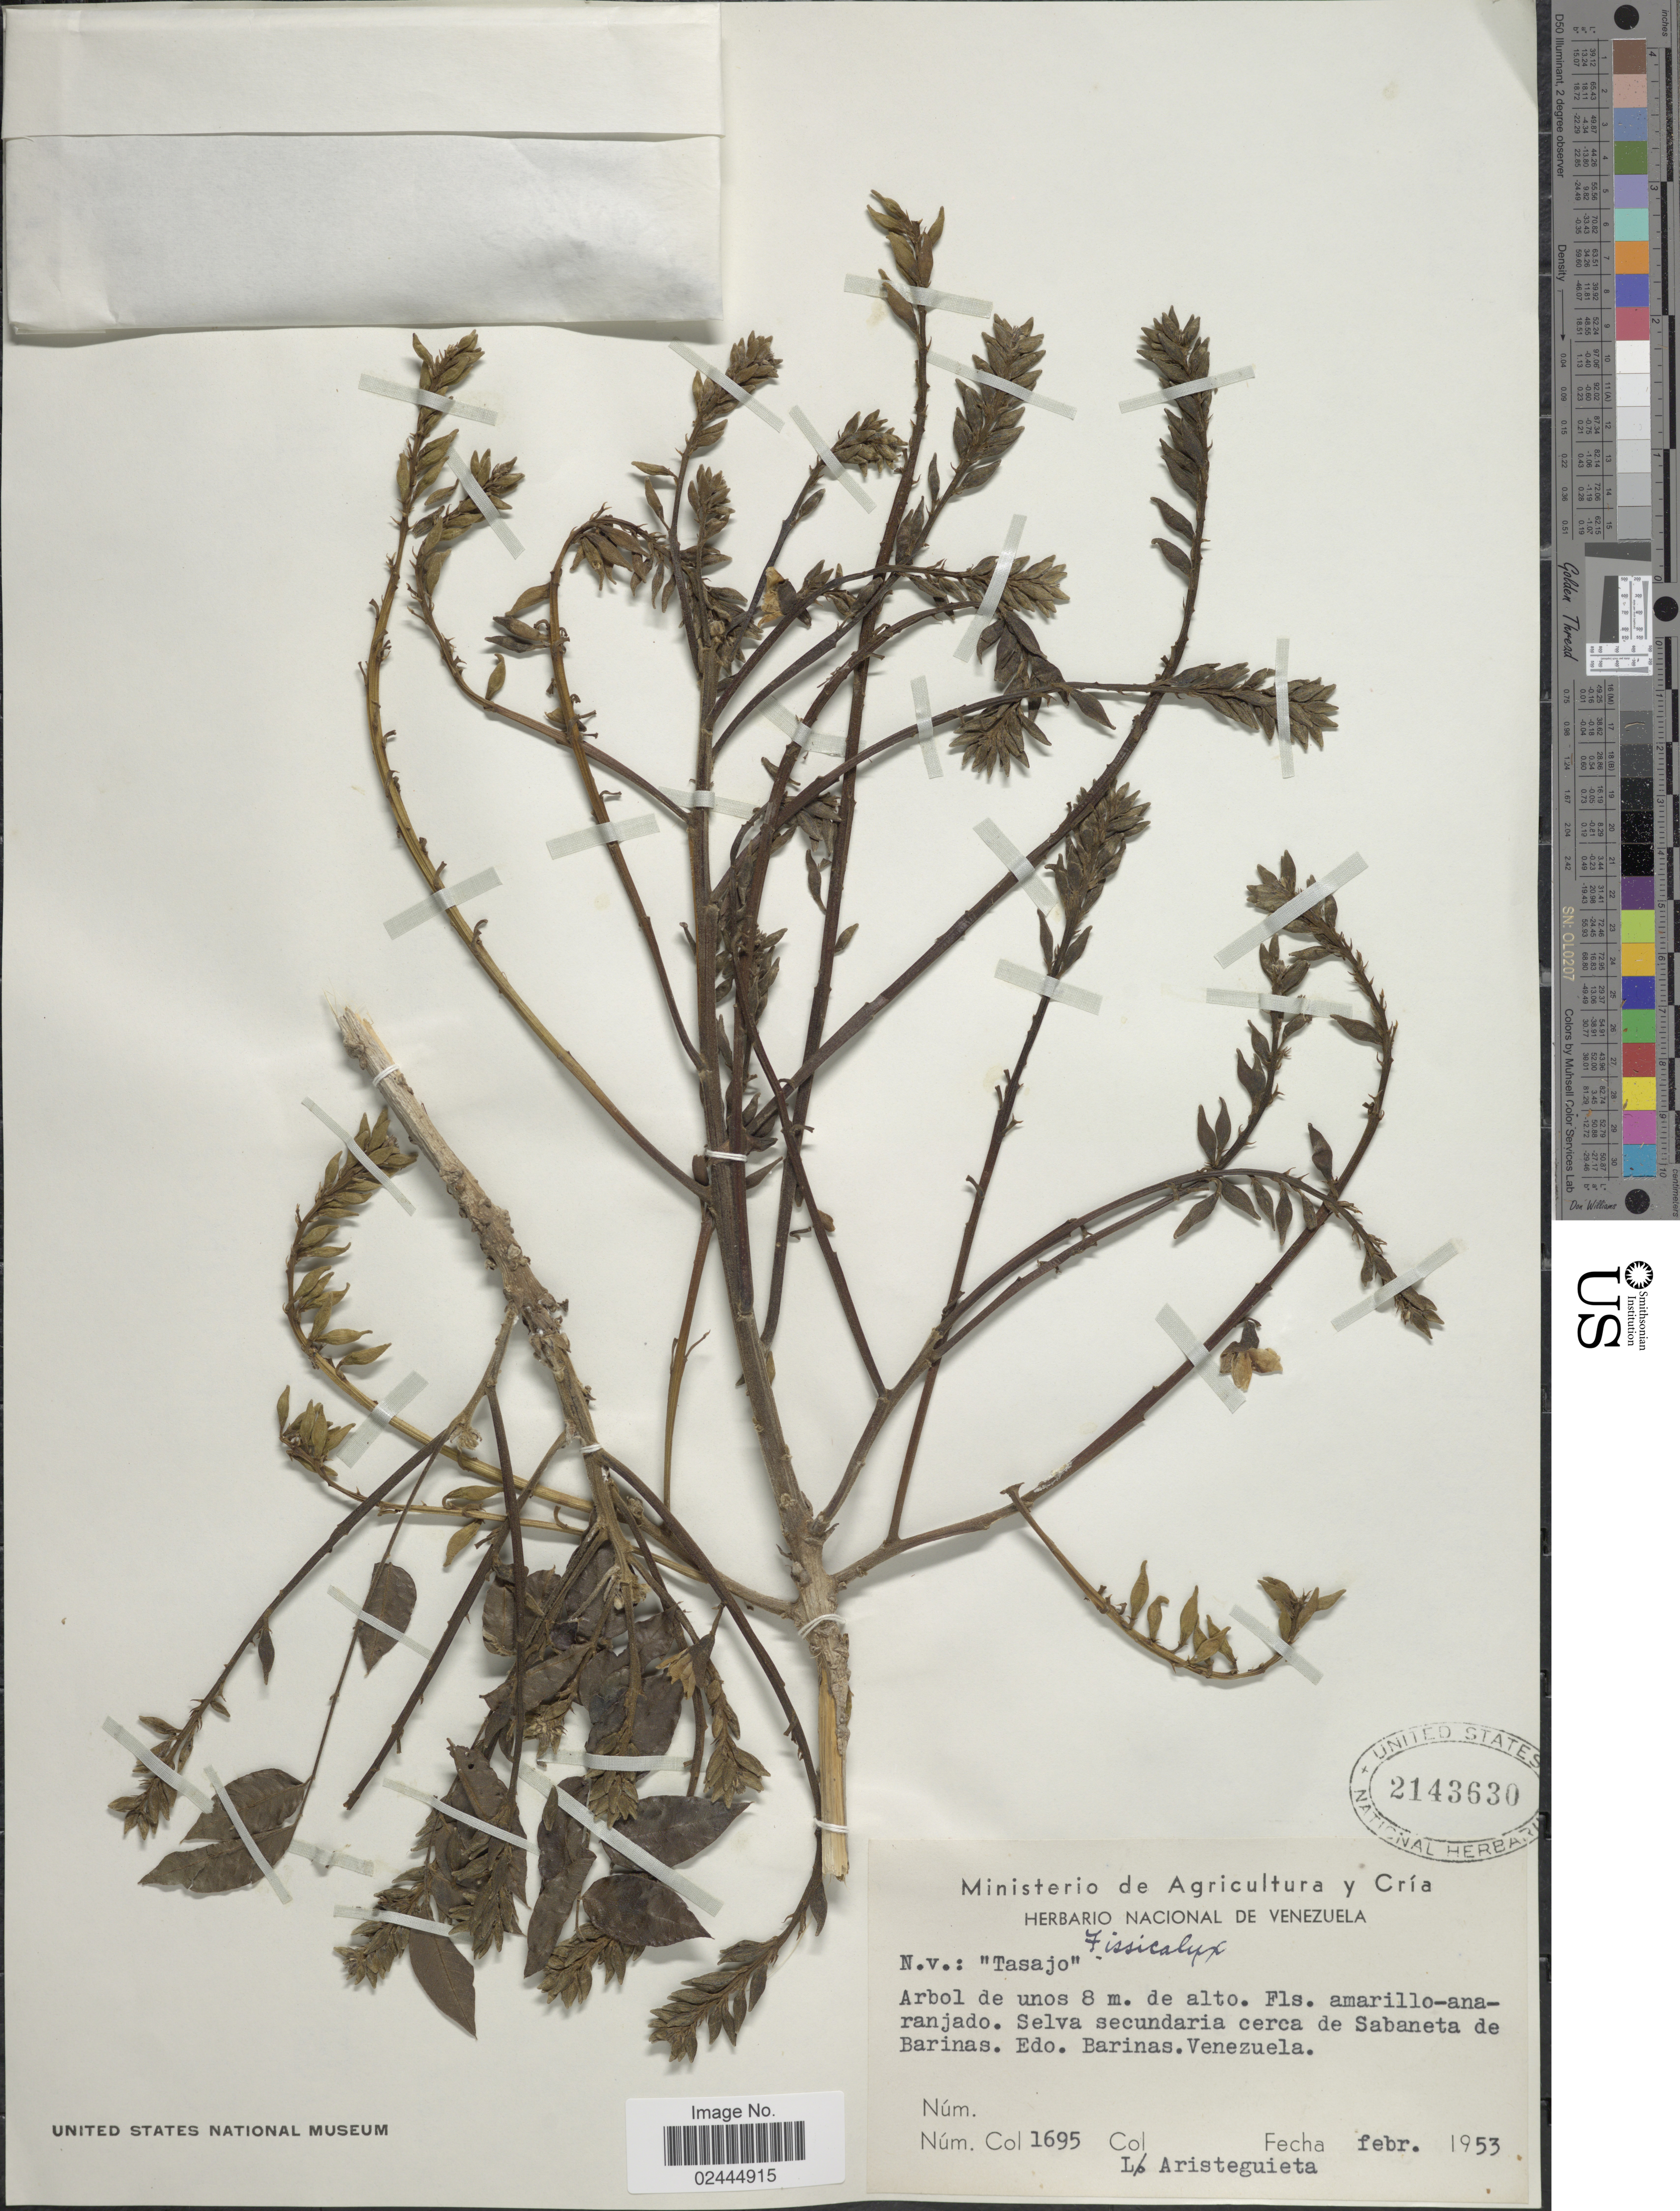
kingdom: Plantae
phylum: Tracheophyta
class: Magnoliopsida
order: Fabales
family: Fabaceae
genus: Fissicalyx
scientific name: Fissicalyx fendleri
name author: Benth.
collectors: L. Aristeguieta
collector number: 1695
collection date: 1953-02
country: Venezuela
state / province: Barinas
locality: Selva Secundaria cerca de Sabaneta de Barinas. Edo. Barinas. Venezuela.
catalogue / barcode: US 2143630